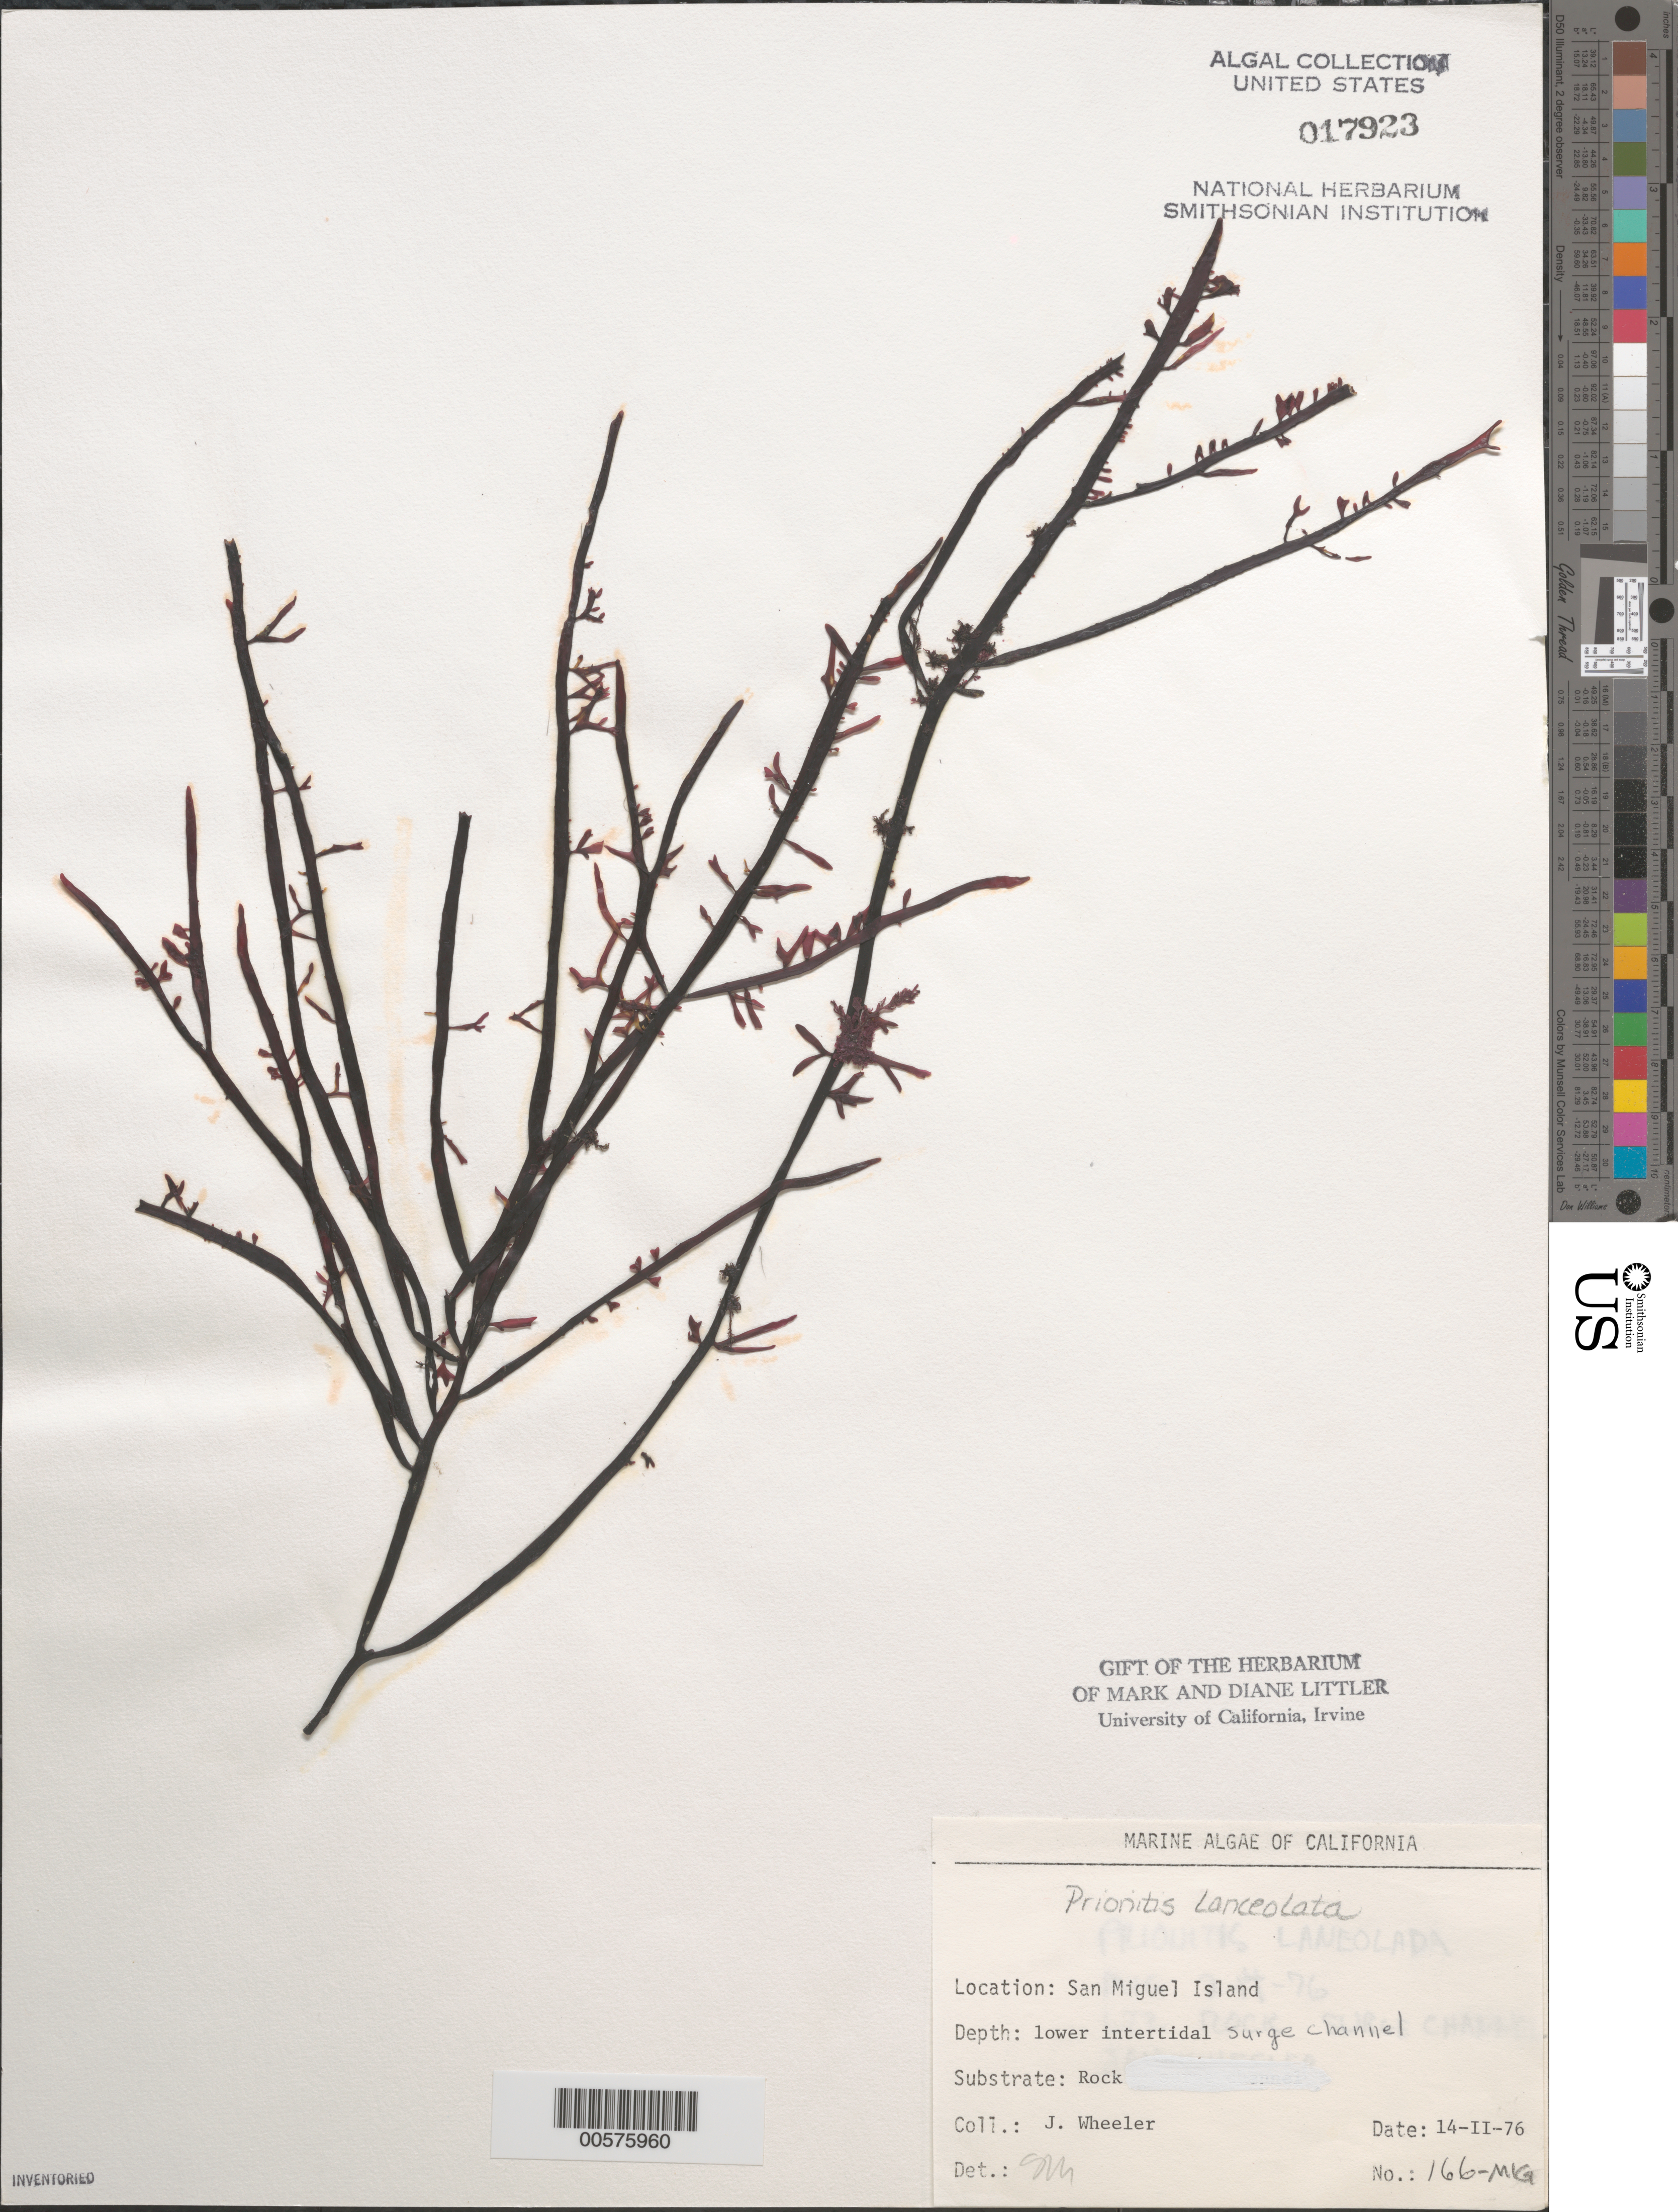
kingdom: Plantae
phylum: Rhodophyta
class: Florideophyceae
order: Cryptonemiales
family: Cryptonemiaceae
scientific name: Prionitis lanceolata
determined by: Murray, S. N.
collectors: J. L. Wheeler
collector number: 166-mig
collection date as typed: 14 Feb 1976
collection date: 1976-02-14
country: United States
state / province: California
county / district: Santa Barbara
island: San Miguel Island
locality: Cuyler Harbor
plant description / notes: BLM-SOCALBIGHT Rocky Intertidal Survey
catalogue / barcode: US 17923